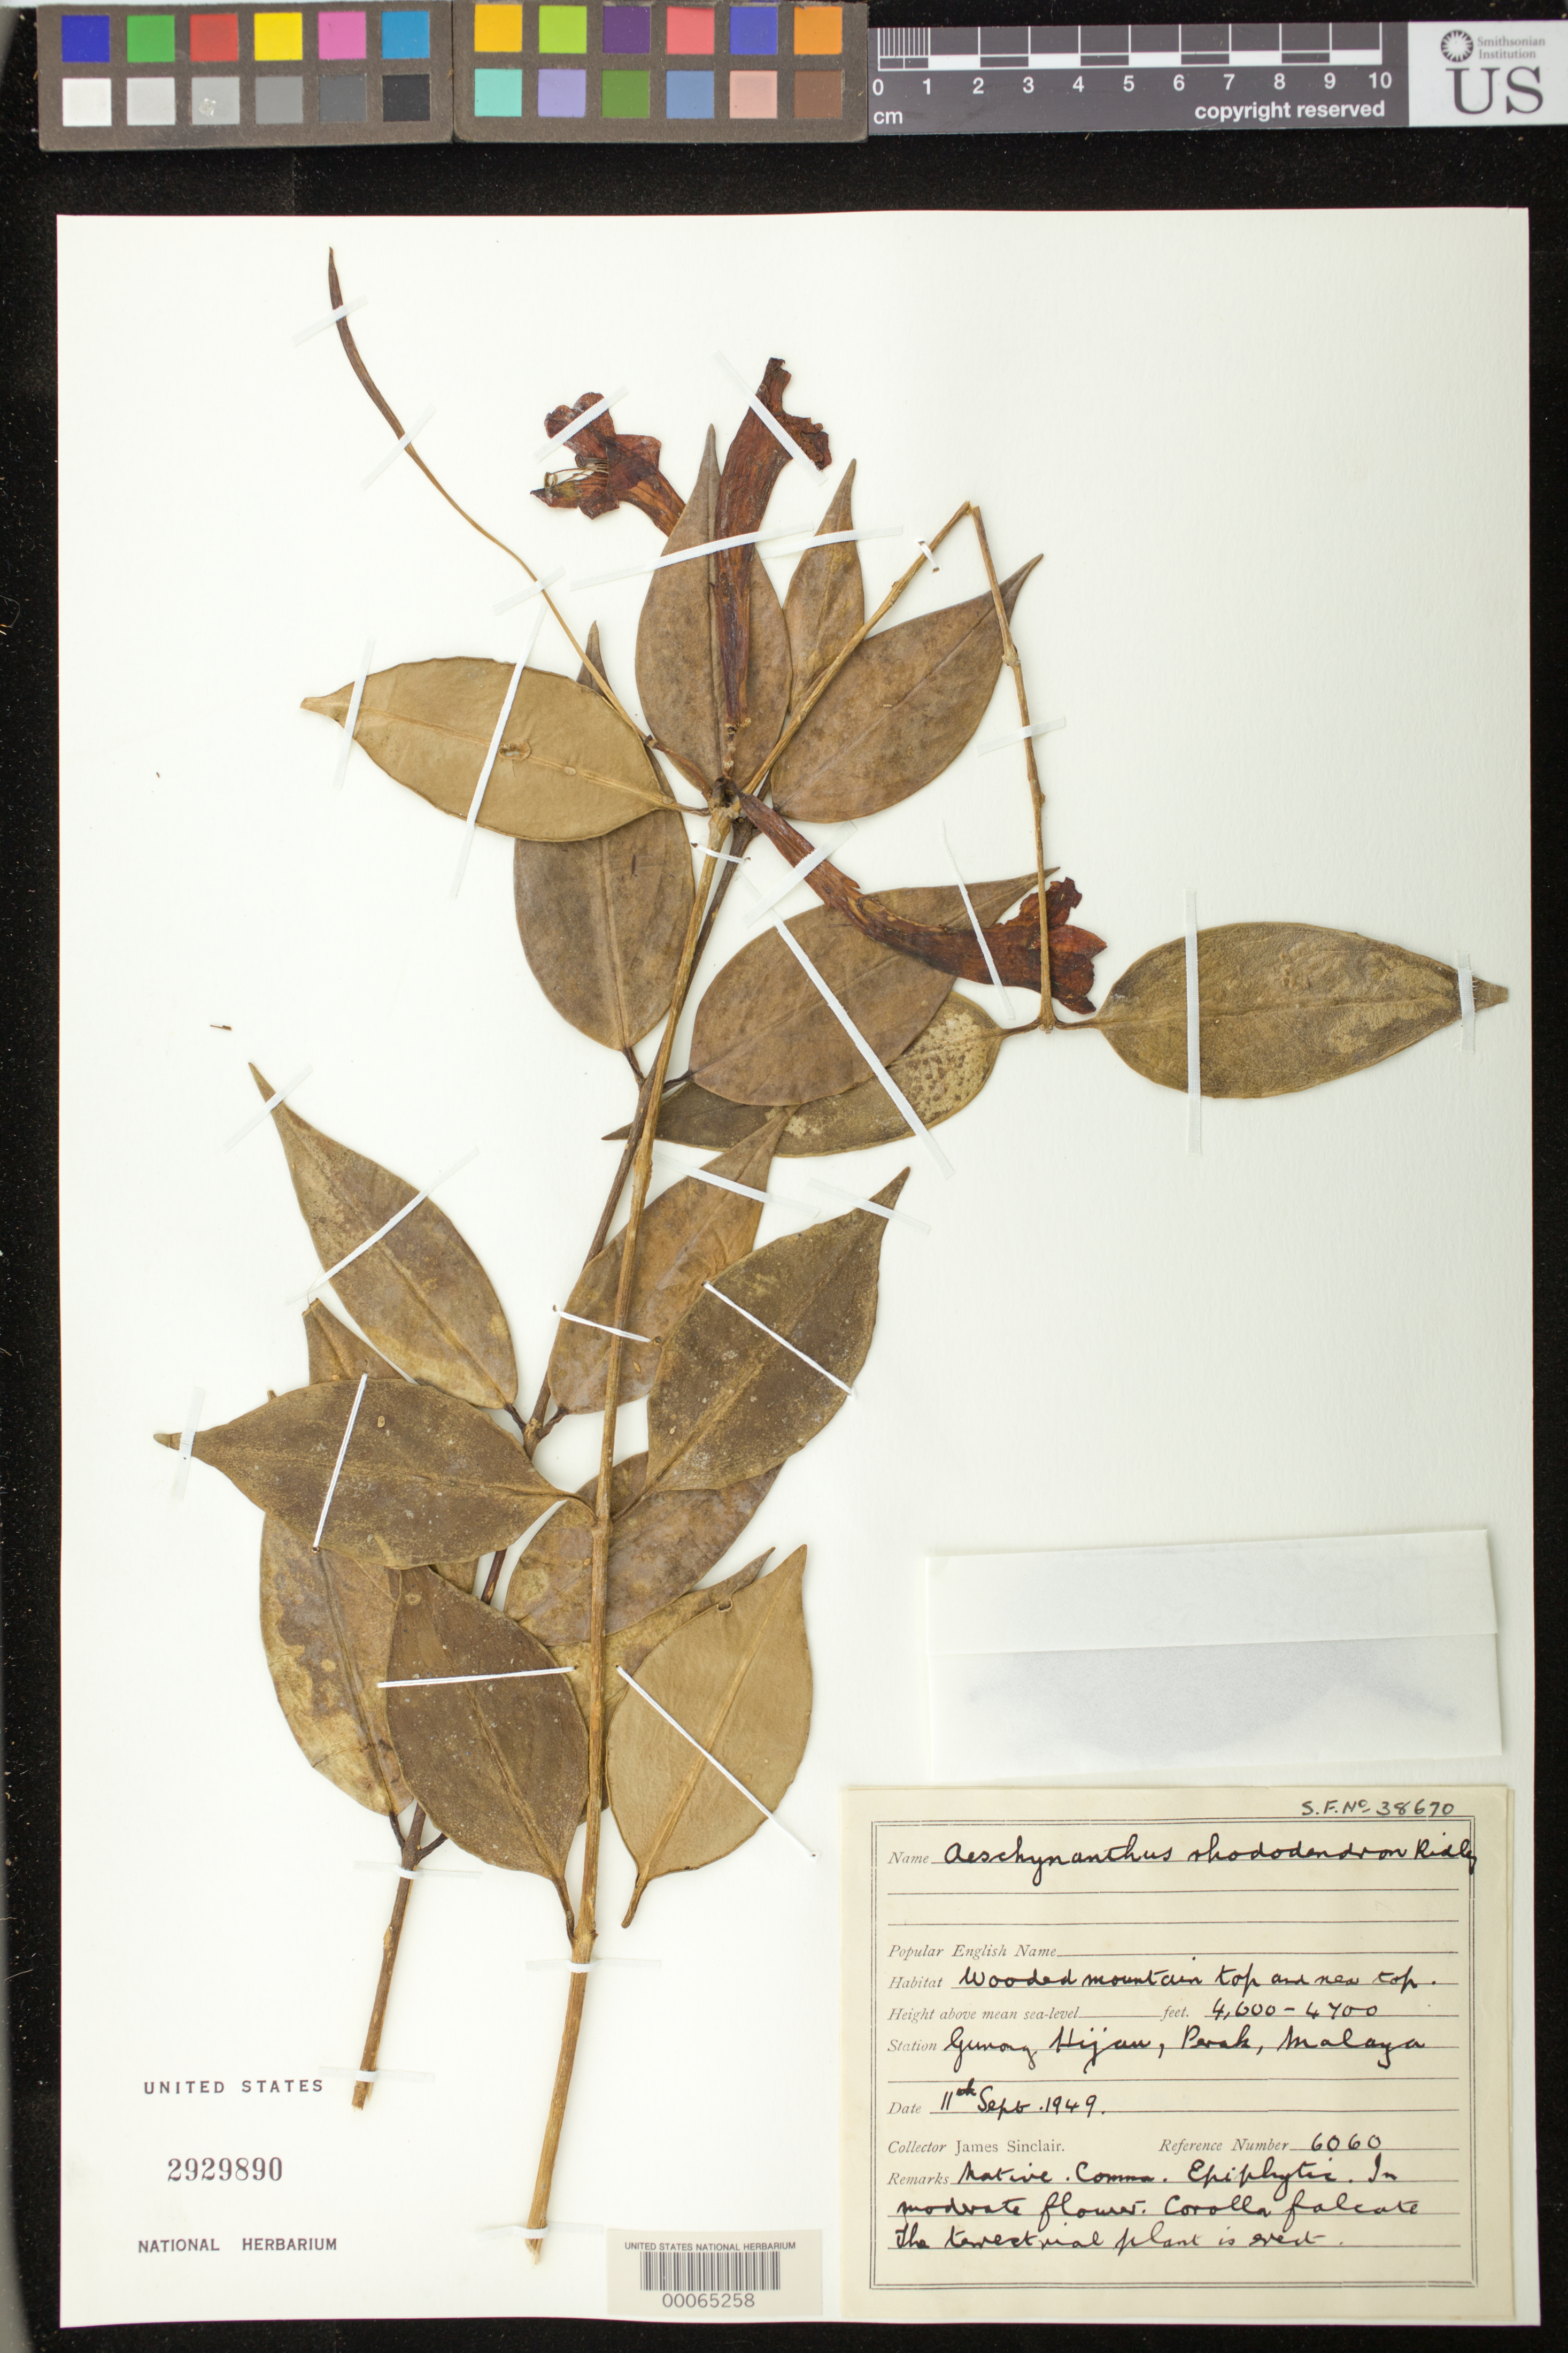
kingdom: Plantae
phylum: Tracheophyta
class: Magnoliopsida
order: Lamiales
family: Gesneriaceae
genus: Aeschynanthus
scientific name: Aeschynanthus rhododendron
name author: Ridl.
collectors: J. Sinclair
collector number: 6060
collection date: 1949-09-11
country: Malaysia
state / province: Perak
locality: Gunung Hijau, Perak, Malaya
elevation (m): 1219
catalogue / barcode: US 2929890